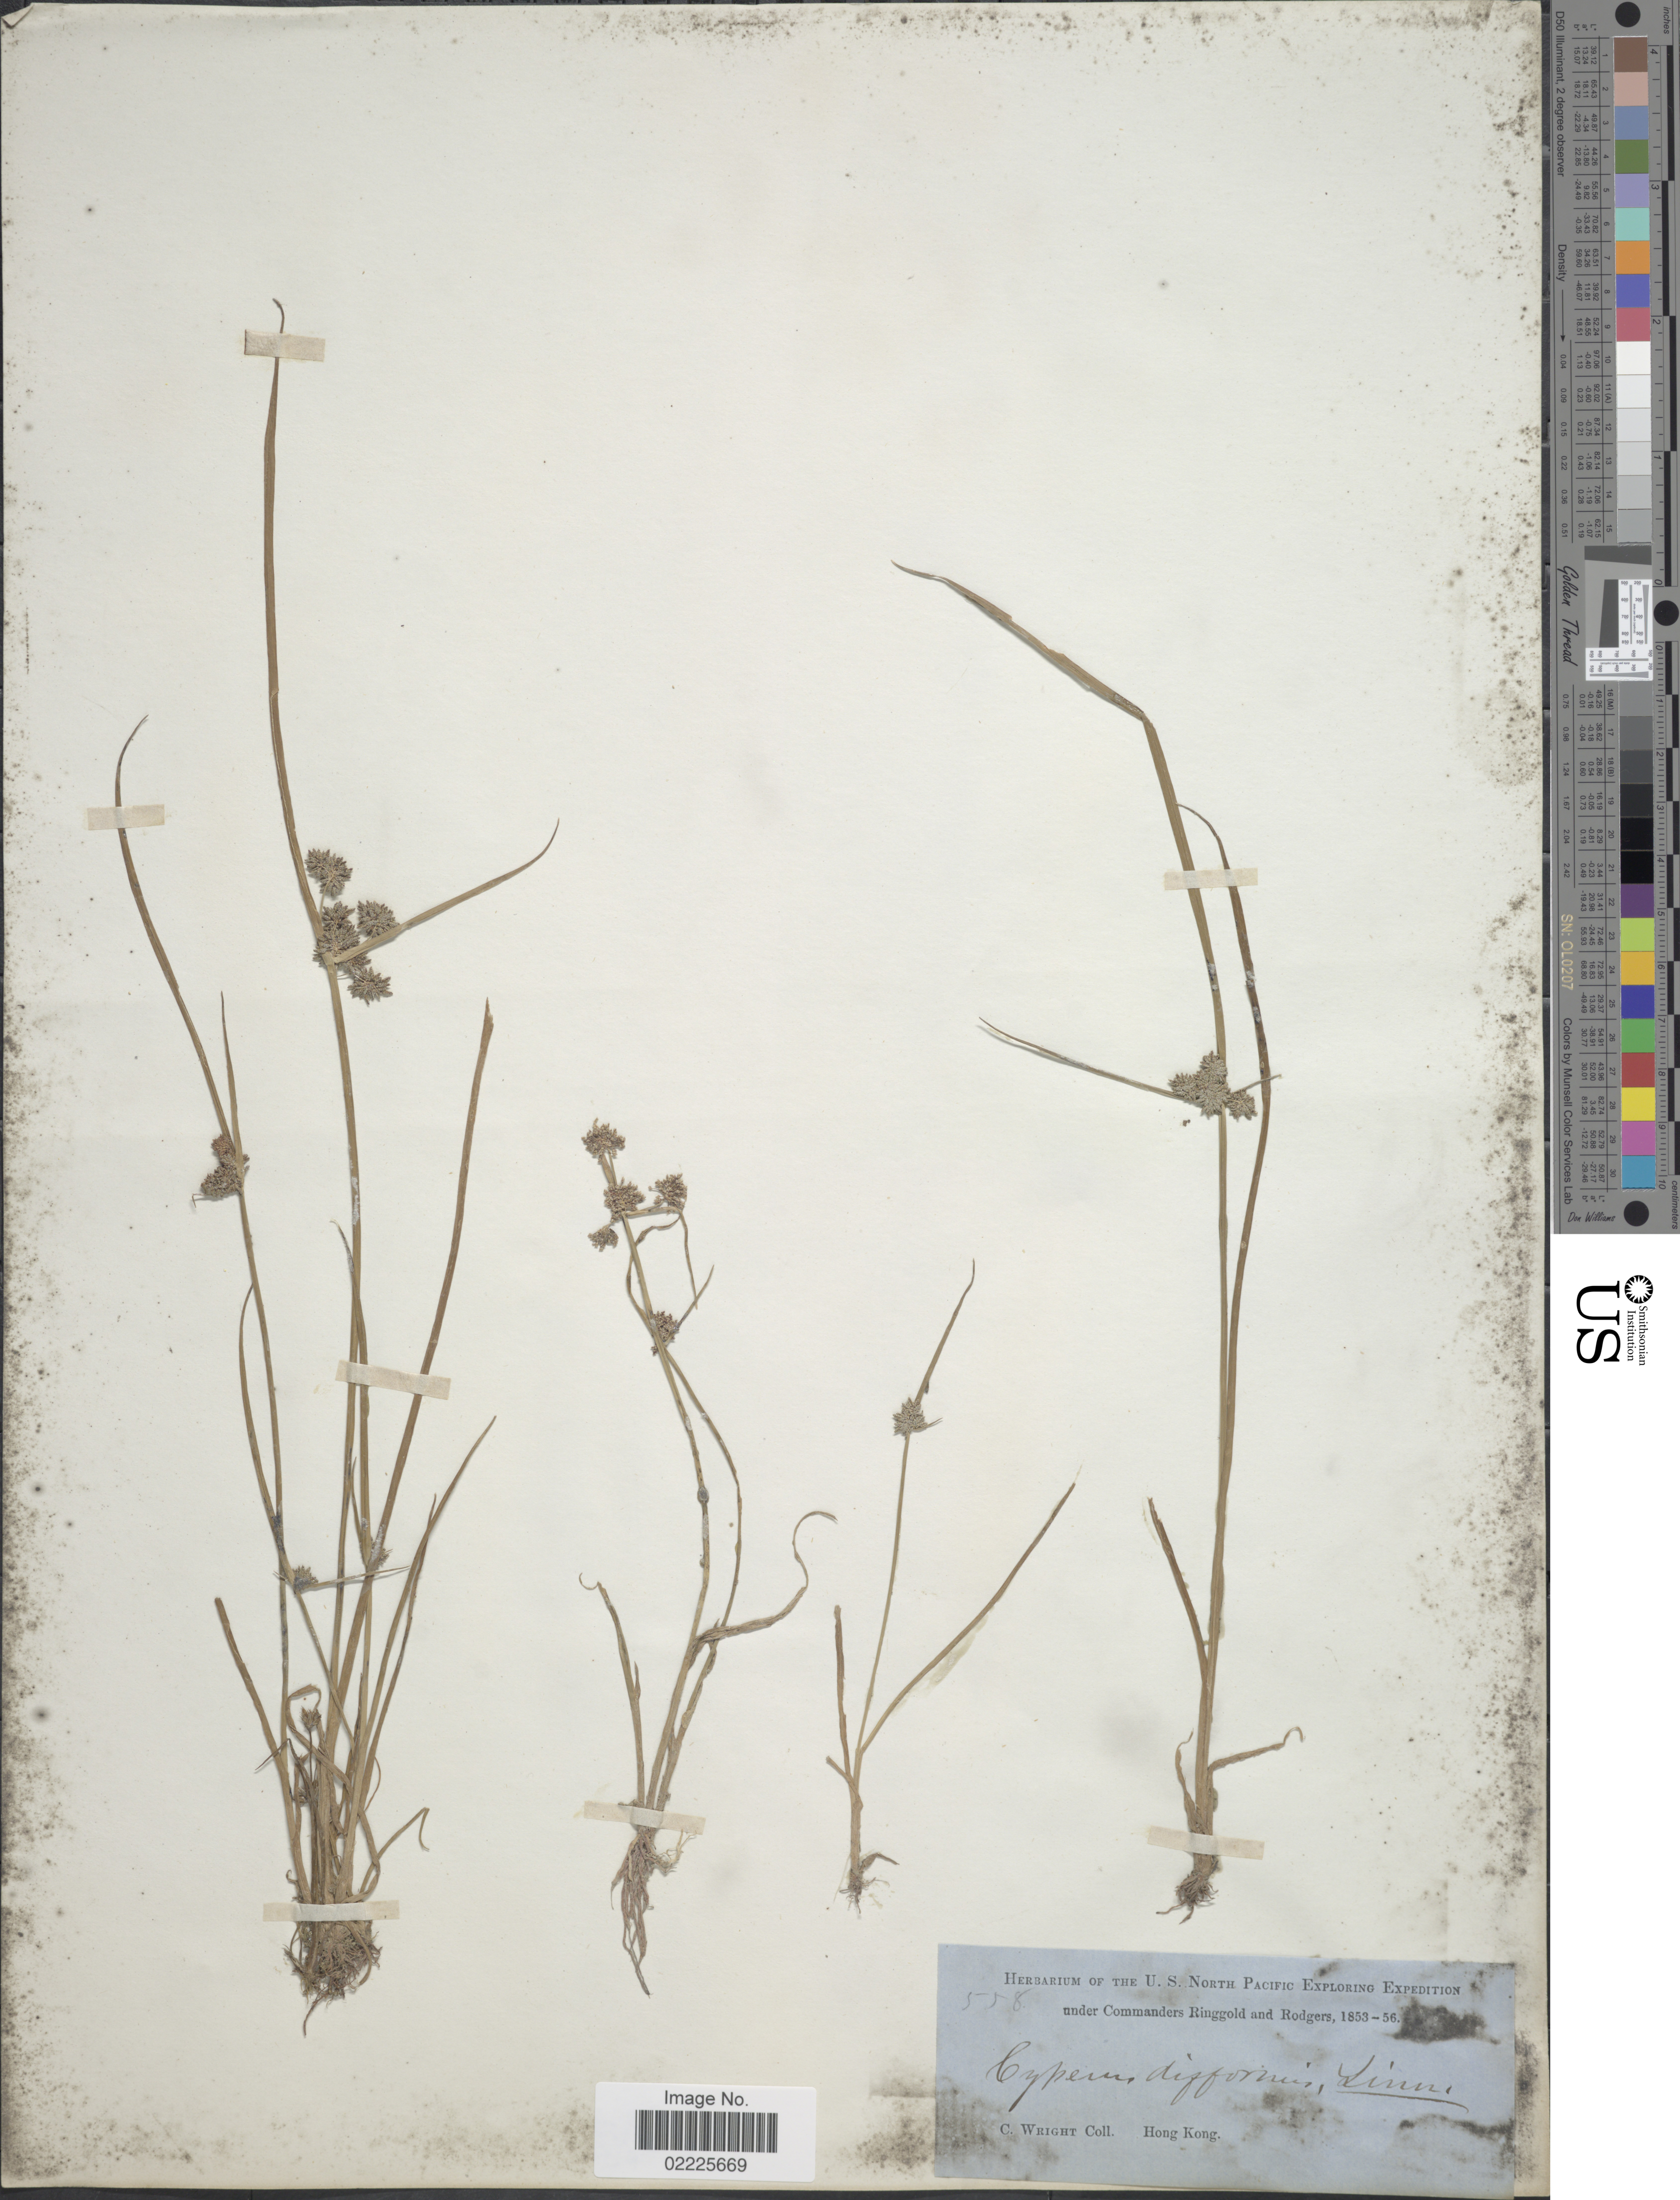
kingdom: Plantae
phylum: Tracheophyta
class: Liliopsida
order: Poales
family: Cyperaceae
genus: Cyperus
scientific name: Cyperus difformis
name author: L.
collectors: C. Wright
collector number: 558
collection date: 1853/1856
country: China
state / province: Hong Kong